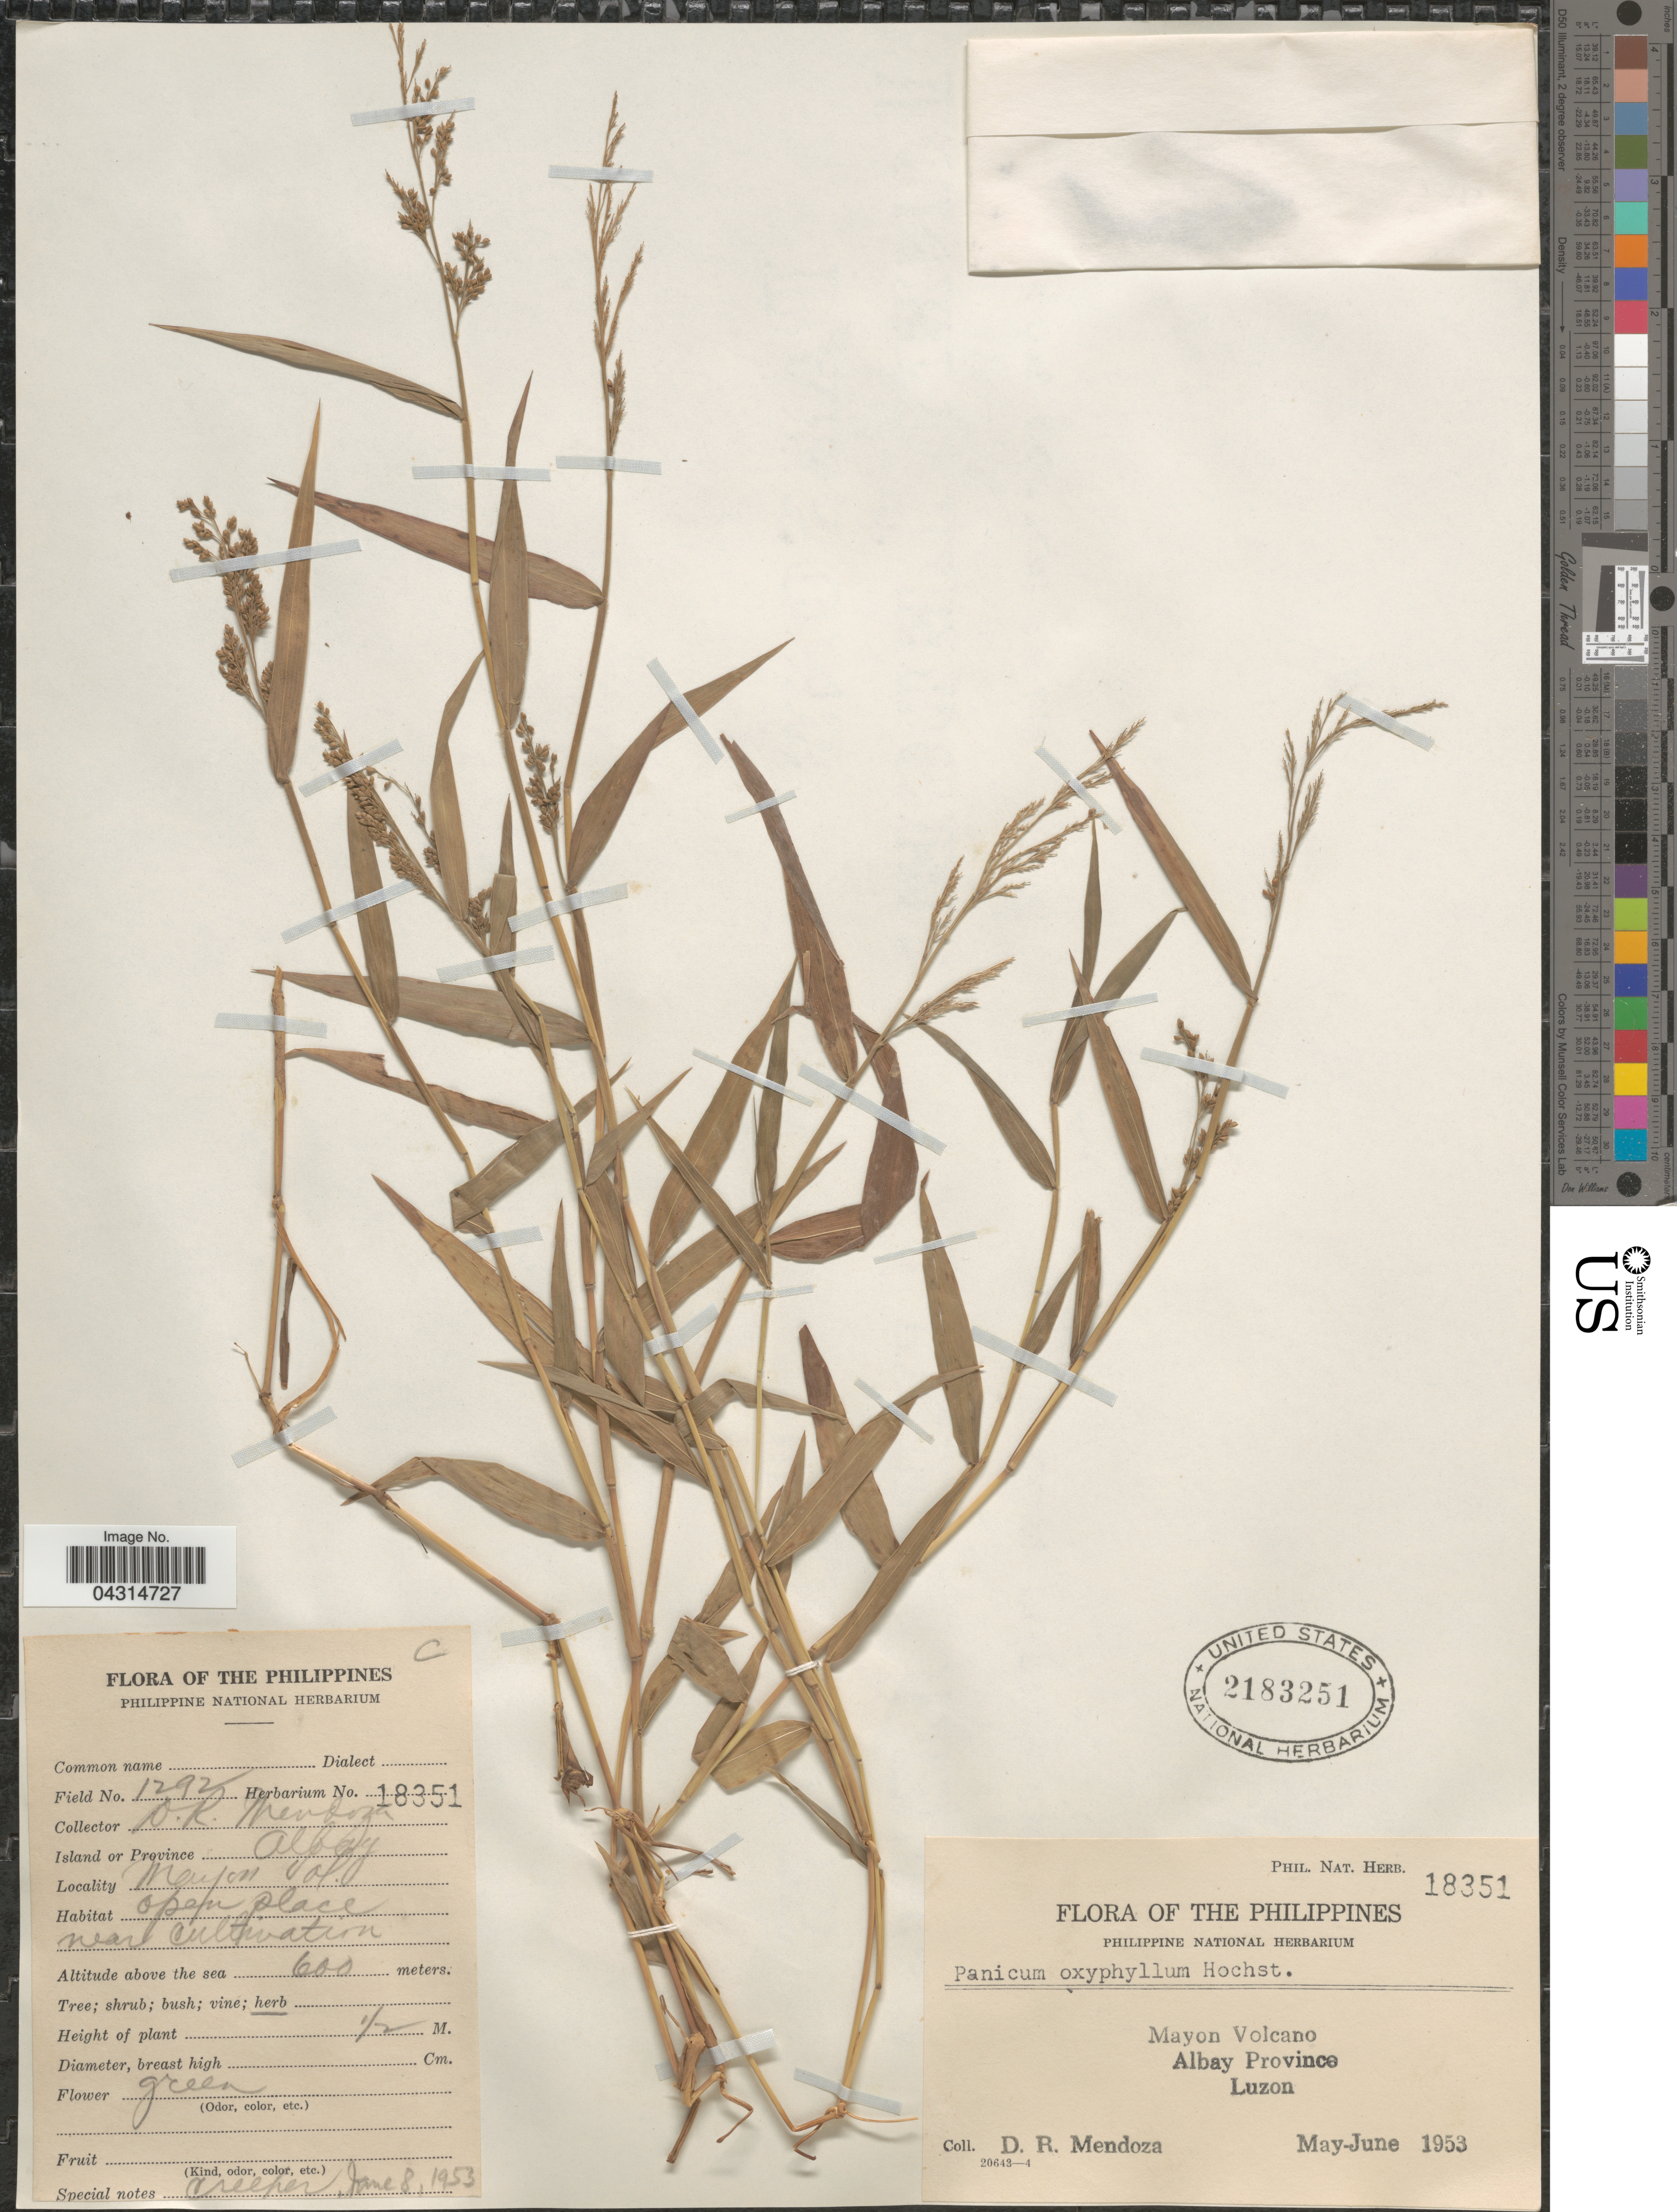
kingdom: Plantae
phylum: Tracheophyta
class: Liliopsida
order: Poales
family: Poaceae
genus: Cyrtococcum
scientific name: Cyrtococcum oxyphyllum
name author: (Steud.) Stapf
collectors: D. Mendoza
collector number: Phil. Nat. Herb. 18351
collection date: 1953-05/1953-06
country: Philippines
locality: Island or Province Albay. Mayon Volcano. Open place near cultivation. Albay Province, Luzon.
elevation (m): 600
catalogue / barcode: US 2183251